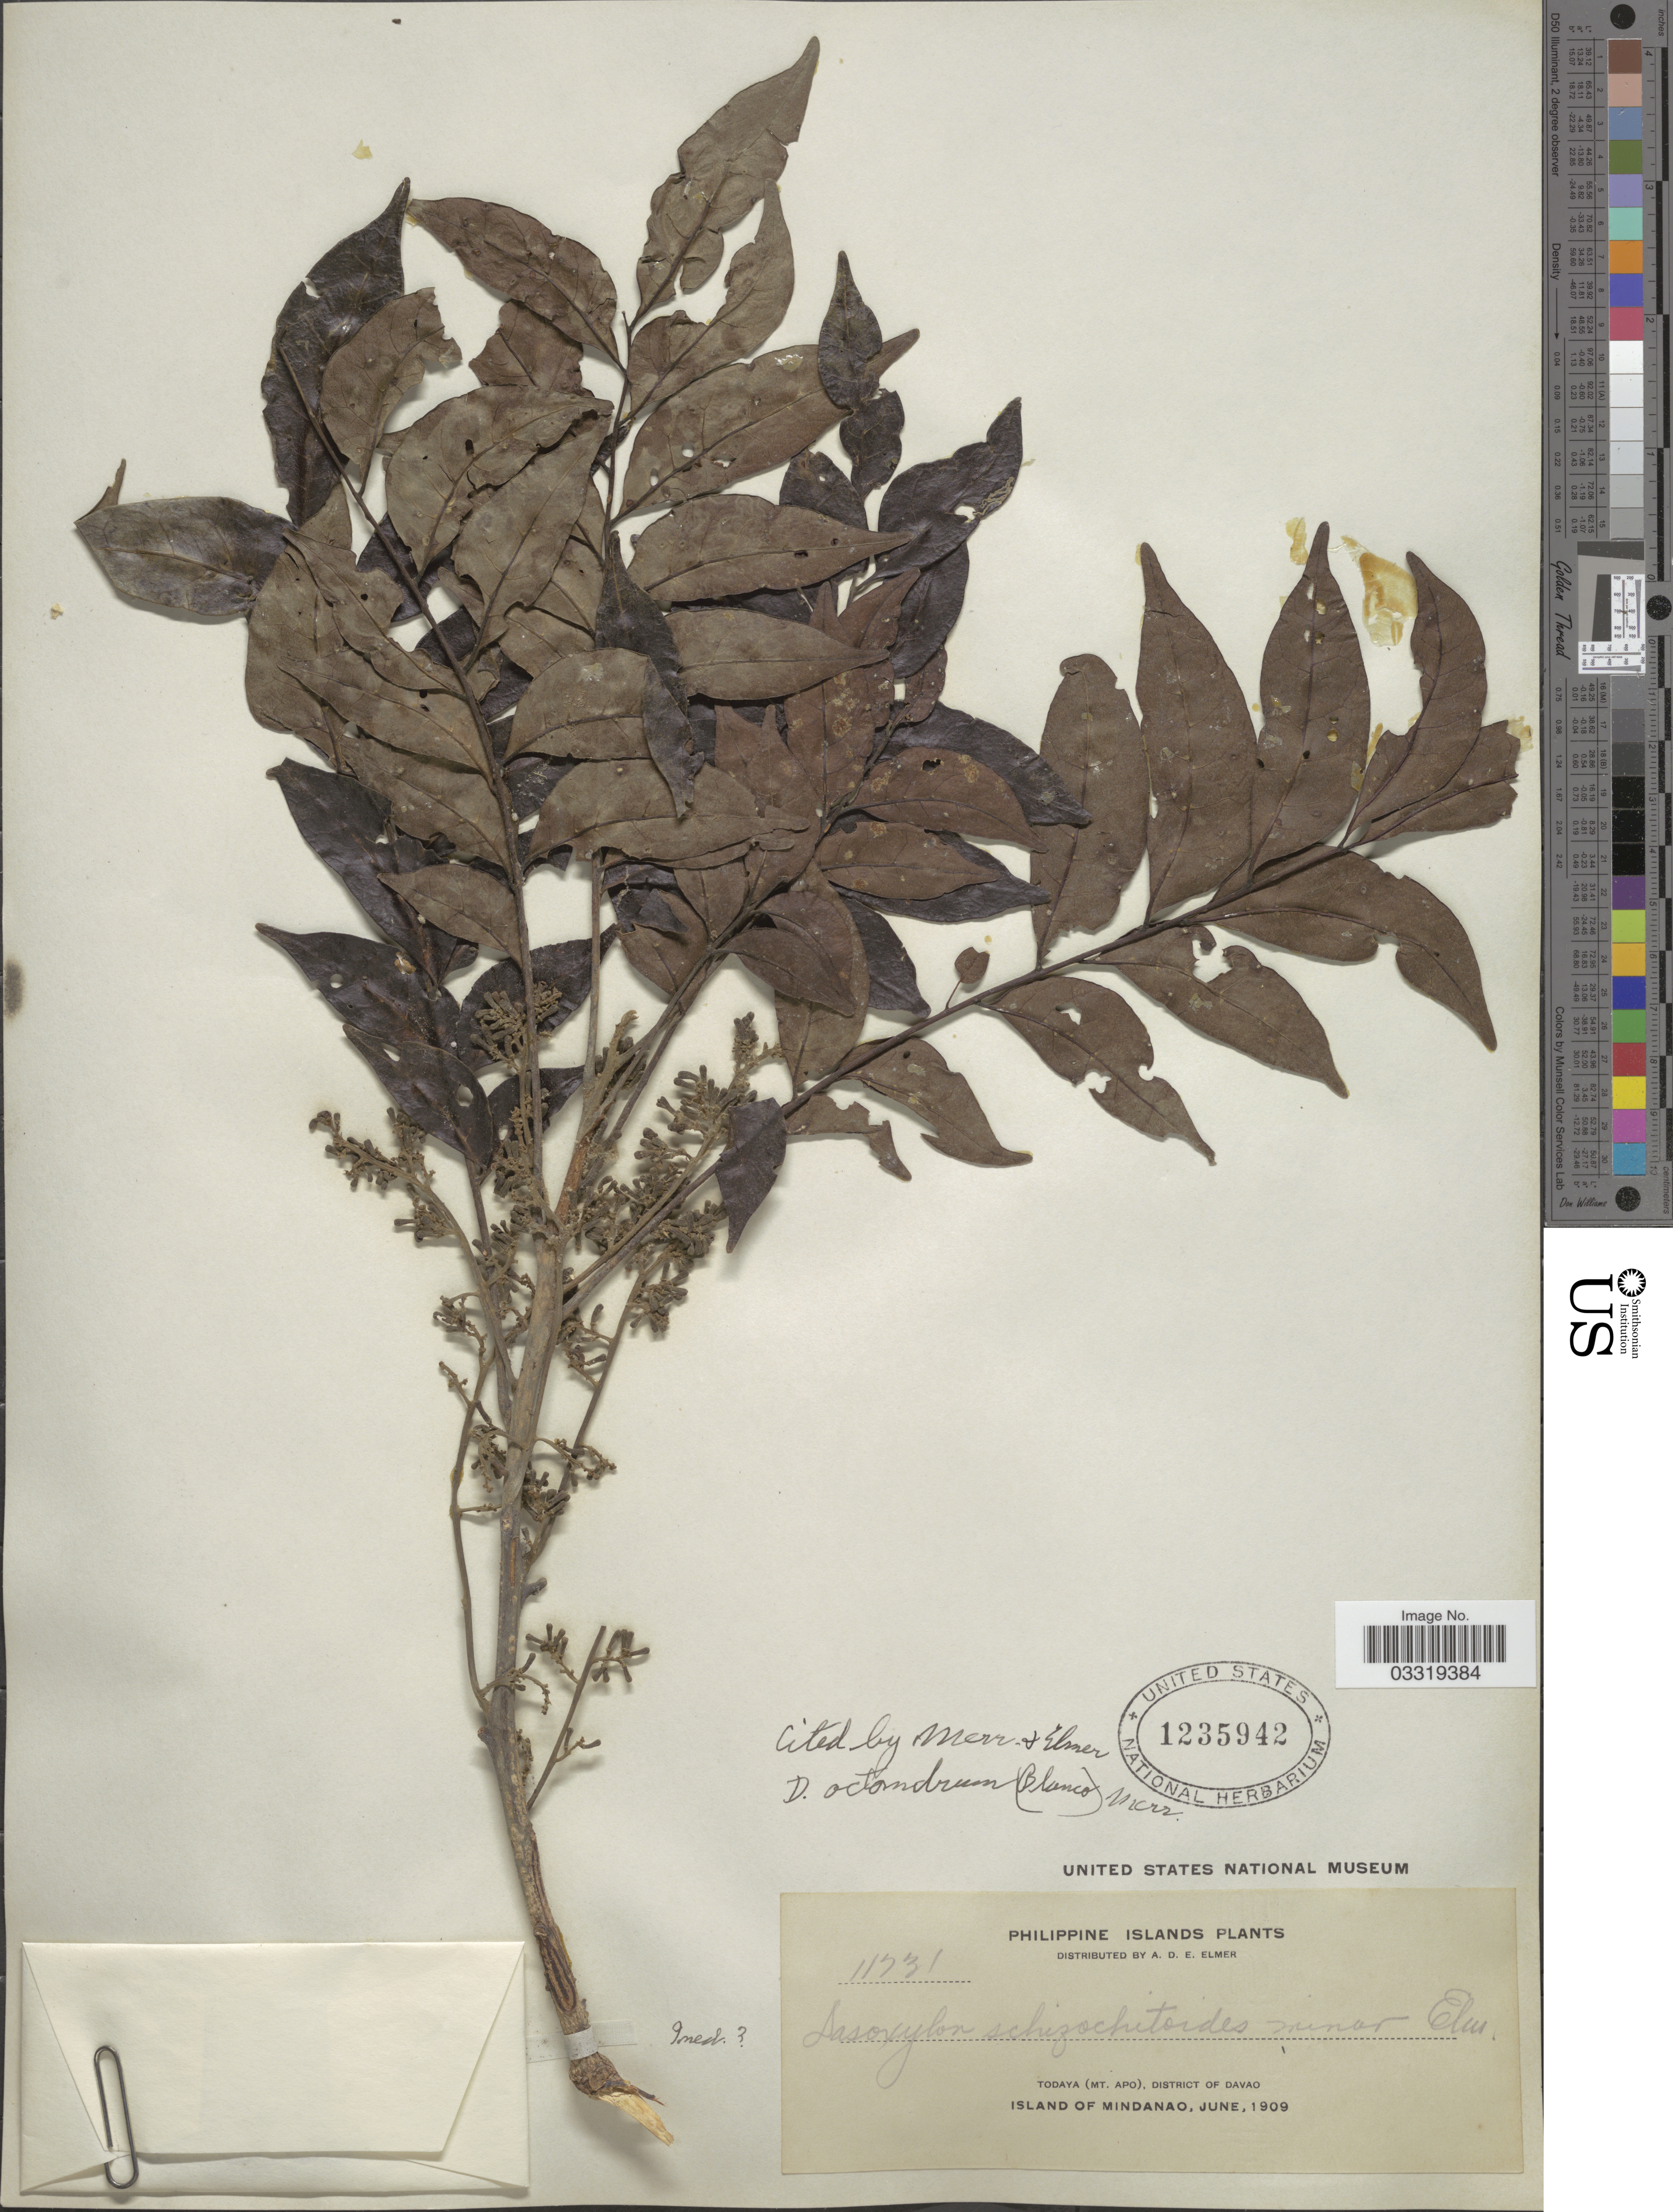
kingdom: Plantae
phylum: Tracheophyta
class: Magnoliopsida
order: Sapindales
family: Meliaceae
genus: Didymocheton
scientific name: Didymocheton mollissimus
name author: (Spreng.) Mabb.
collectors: A. D. E. Elmer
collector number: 11731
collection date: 1909-06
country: Philippines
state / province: Davao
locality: Todaya (Mt. Apo), District of Davao, Island of Mindanao.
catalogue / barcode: US 1235942